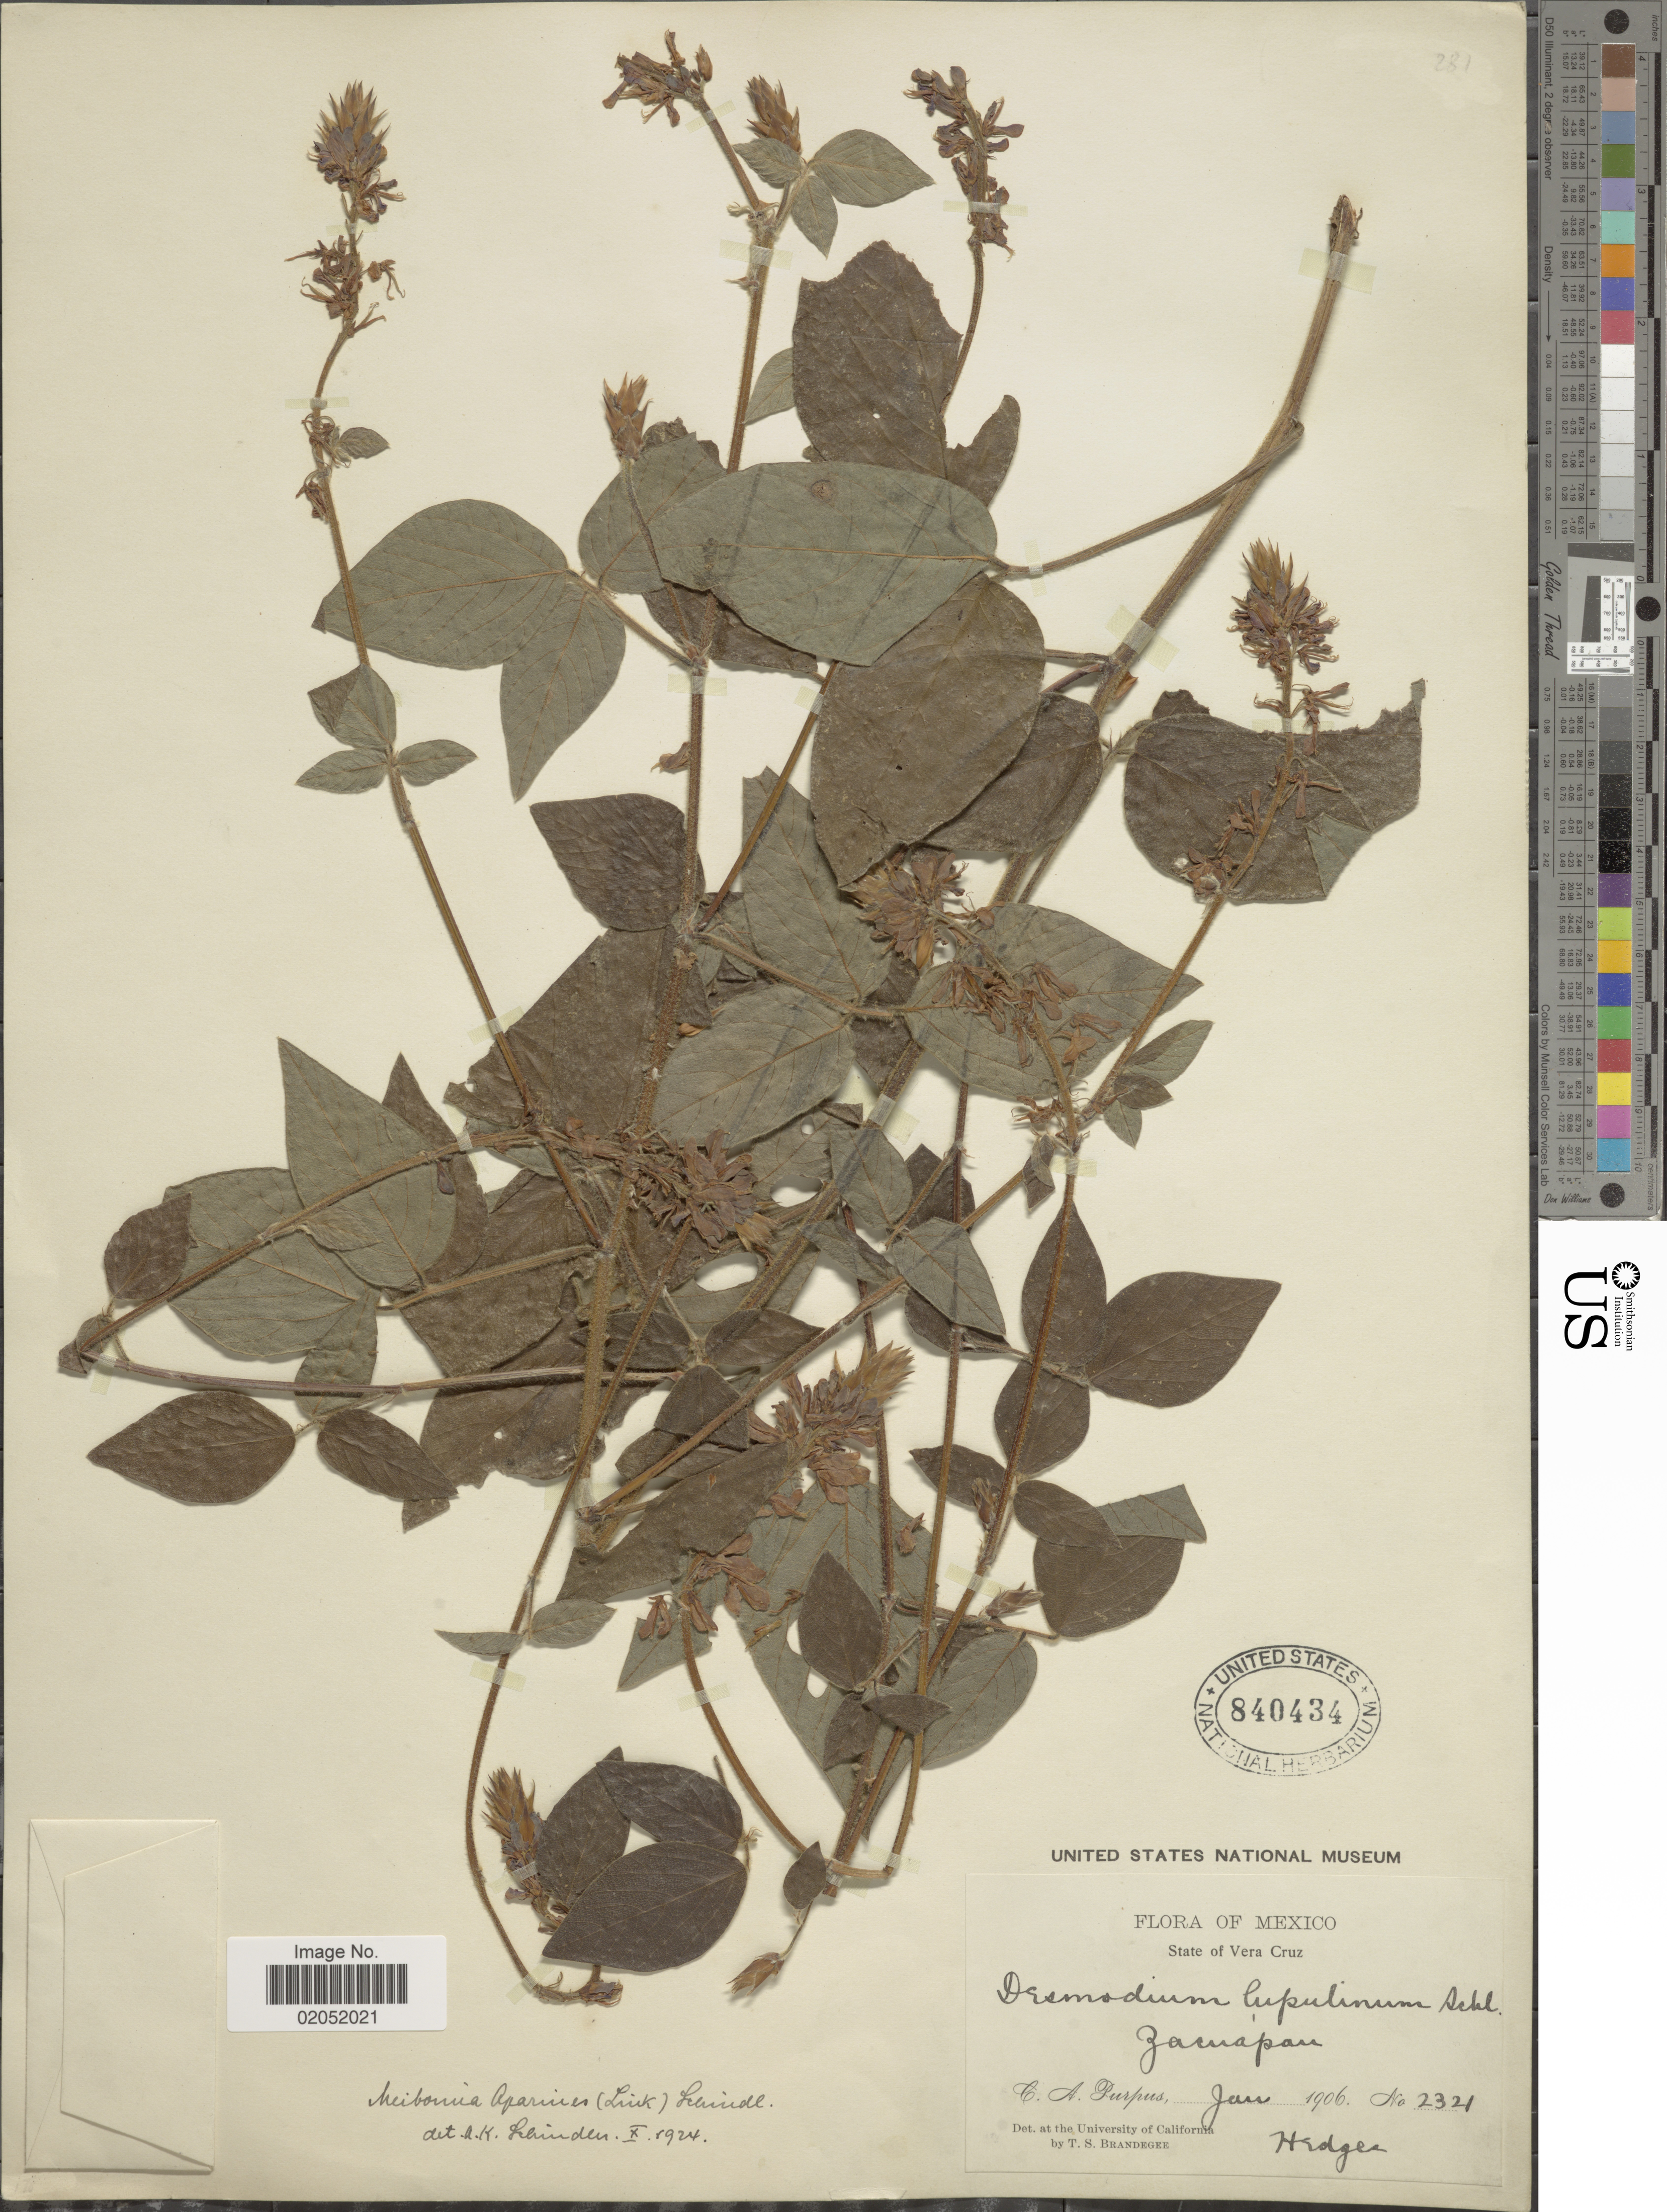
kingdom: Plantae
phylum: Tracheophyta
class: Magnoliopsida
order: Fabales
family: Fabaceae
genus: Desmodium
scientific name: Desmodium aparines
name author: (Link) DC.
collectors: C. A. Purpus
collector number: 234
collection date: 1906-01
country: Mexico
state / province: Veracruz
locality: Zacuapan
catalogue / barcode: US 840434